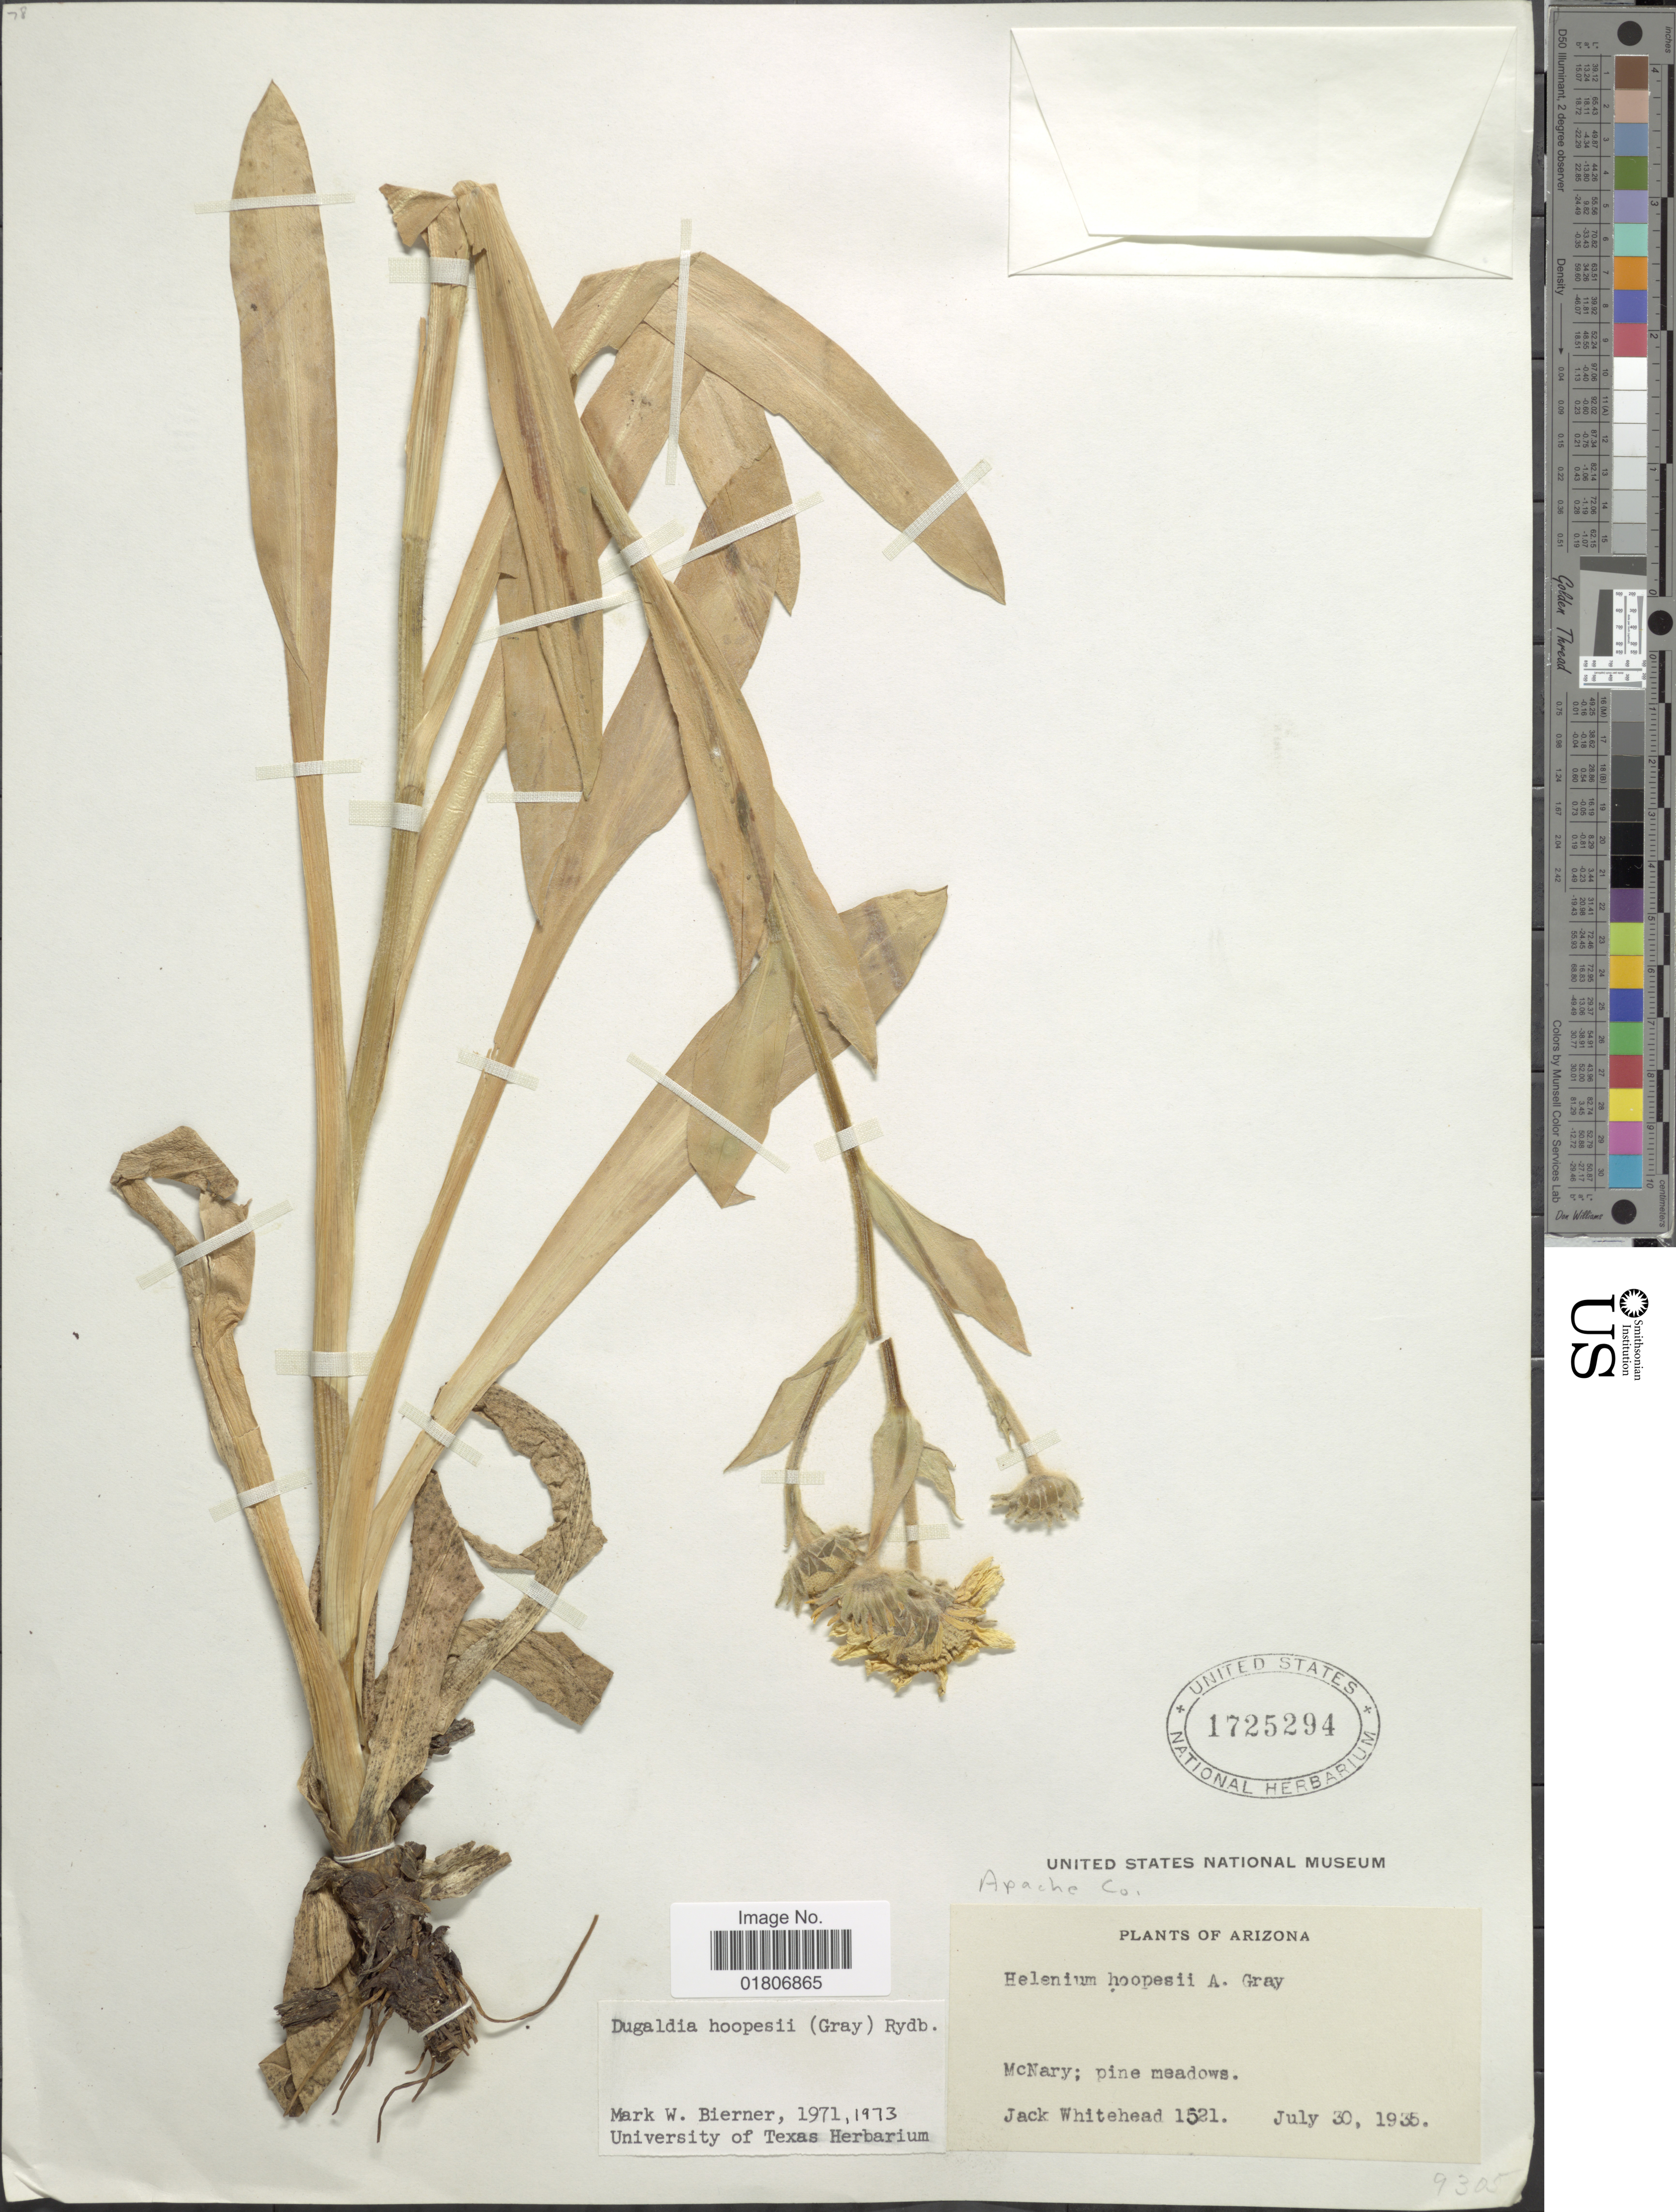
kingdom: Plantae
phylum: Tracheophyta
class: Magnoliopsida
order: Asterales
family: Asteraceae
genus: Dugaldia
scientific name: Dugaldia hoopesii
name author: (A. Gray) Rydb.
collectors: J. Whitehead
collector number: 1521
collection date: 1935-07-30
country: United States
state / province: Arizona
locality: McNary. Apache Co.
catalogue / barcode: US 1725294